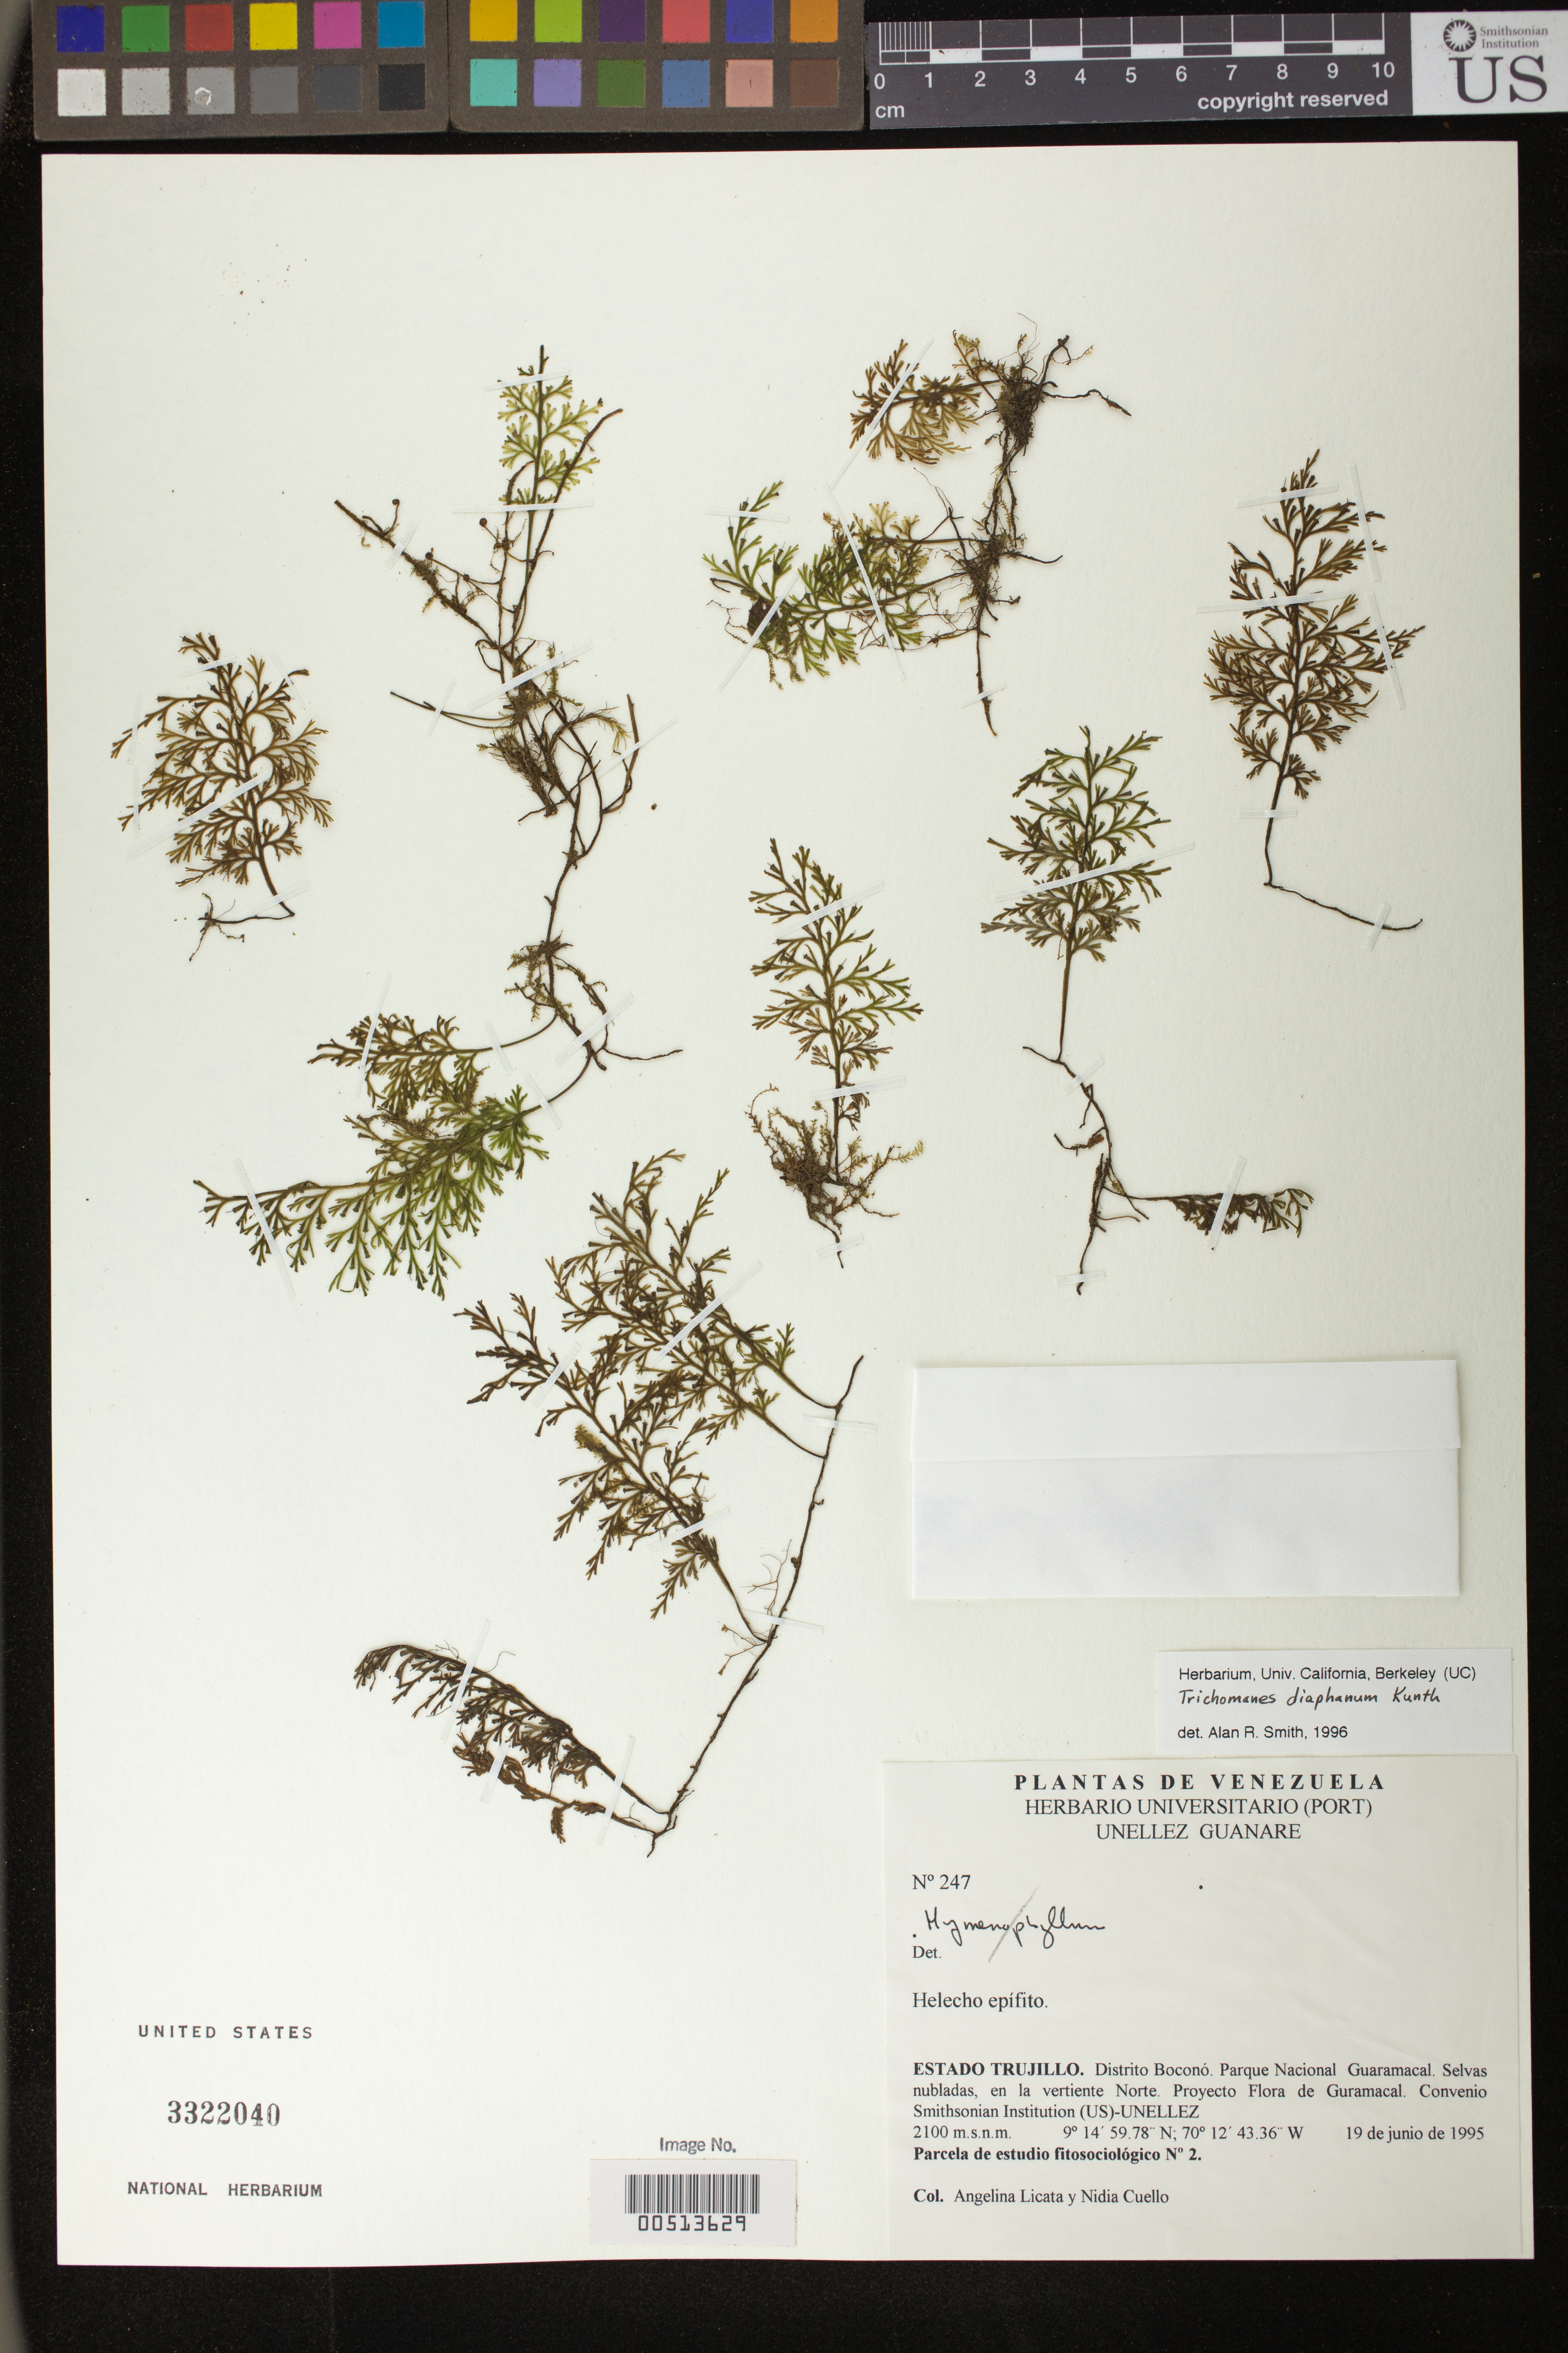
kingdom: Plantae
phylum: Tracheophyta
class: Polypodiopsida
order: Hymenophyllales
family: Hymenophyllaceae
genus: Trichomanes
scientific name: Trichomanes diaphanum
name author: Kunth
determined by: Smith, A.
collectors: A. Licata & N. L. Cuello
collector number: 247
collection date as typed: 19 Jun 1995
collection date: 1995-06-19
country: Venezuela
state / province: Trujillo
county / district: Boconó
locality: Parque Nacional Guaramacal, vertiente N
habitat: Selvas nubladas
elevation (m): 2100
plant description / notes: PORT, US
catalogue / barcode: US 3322040